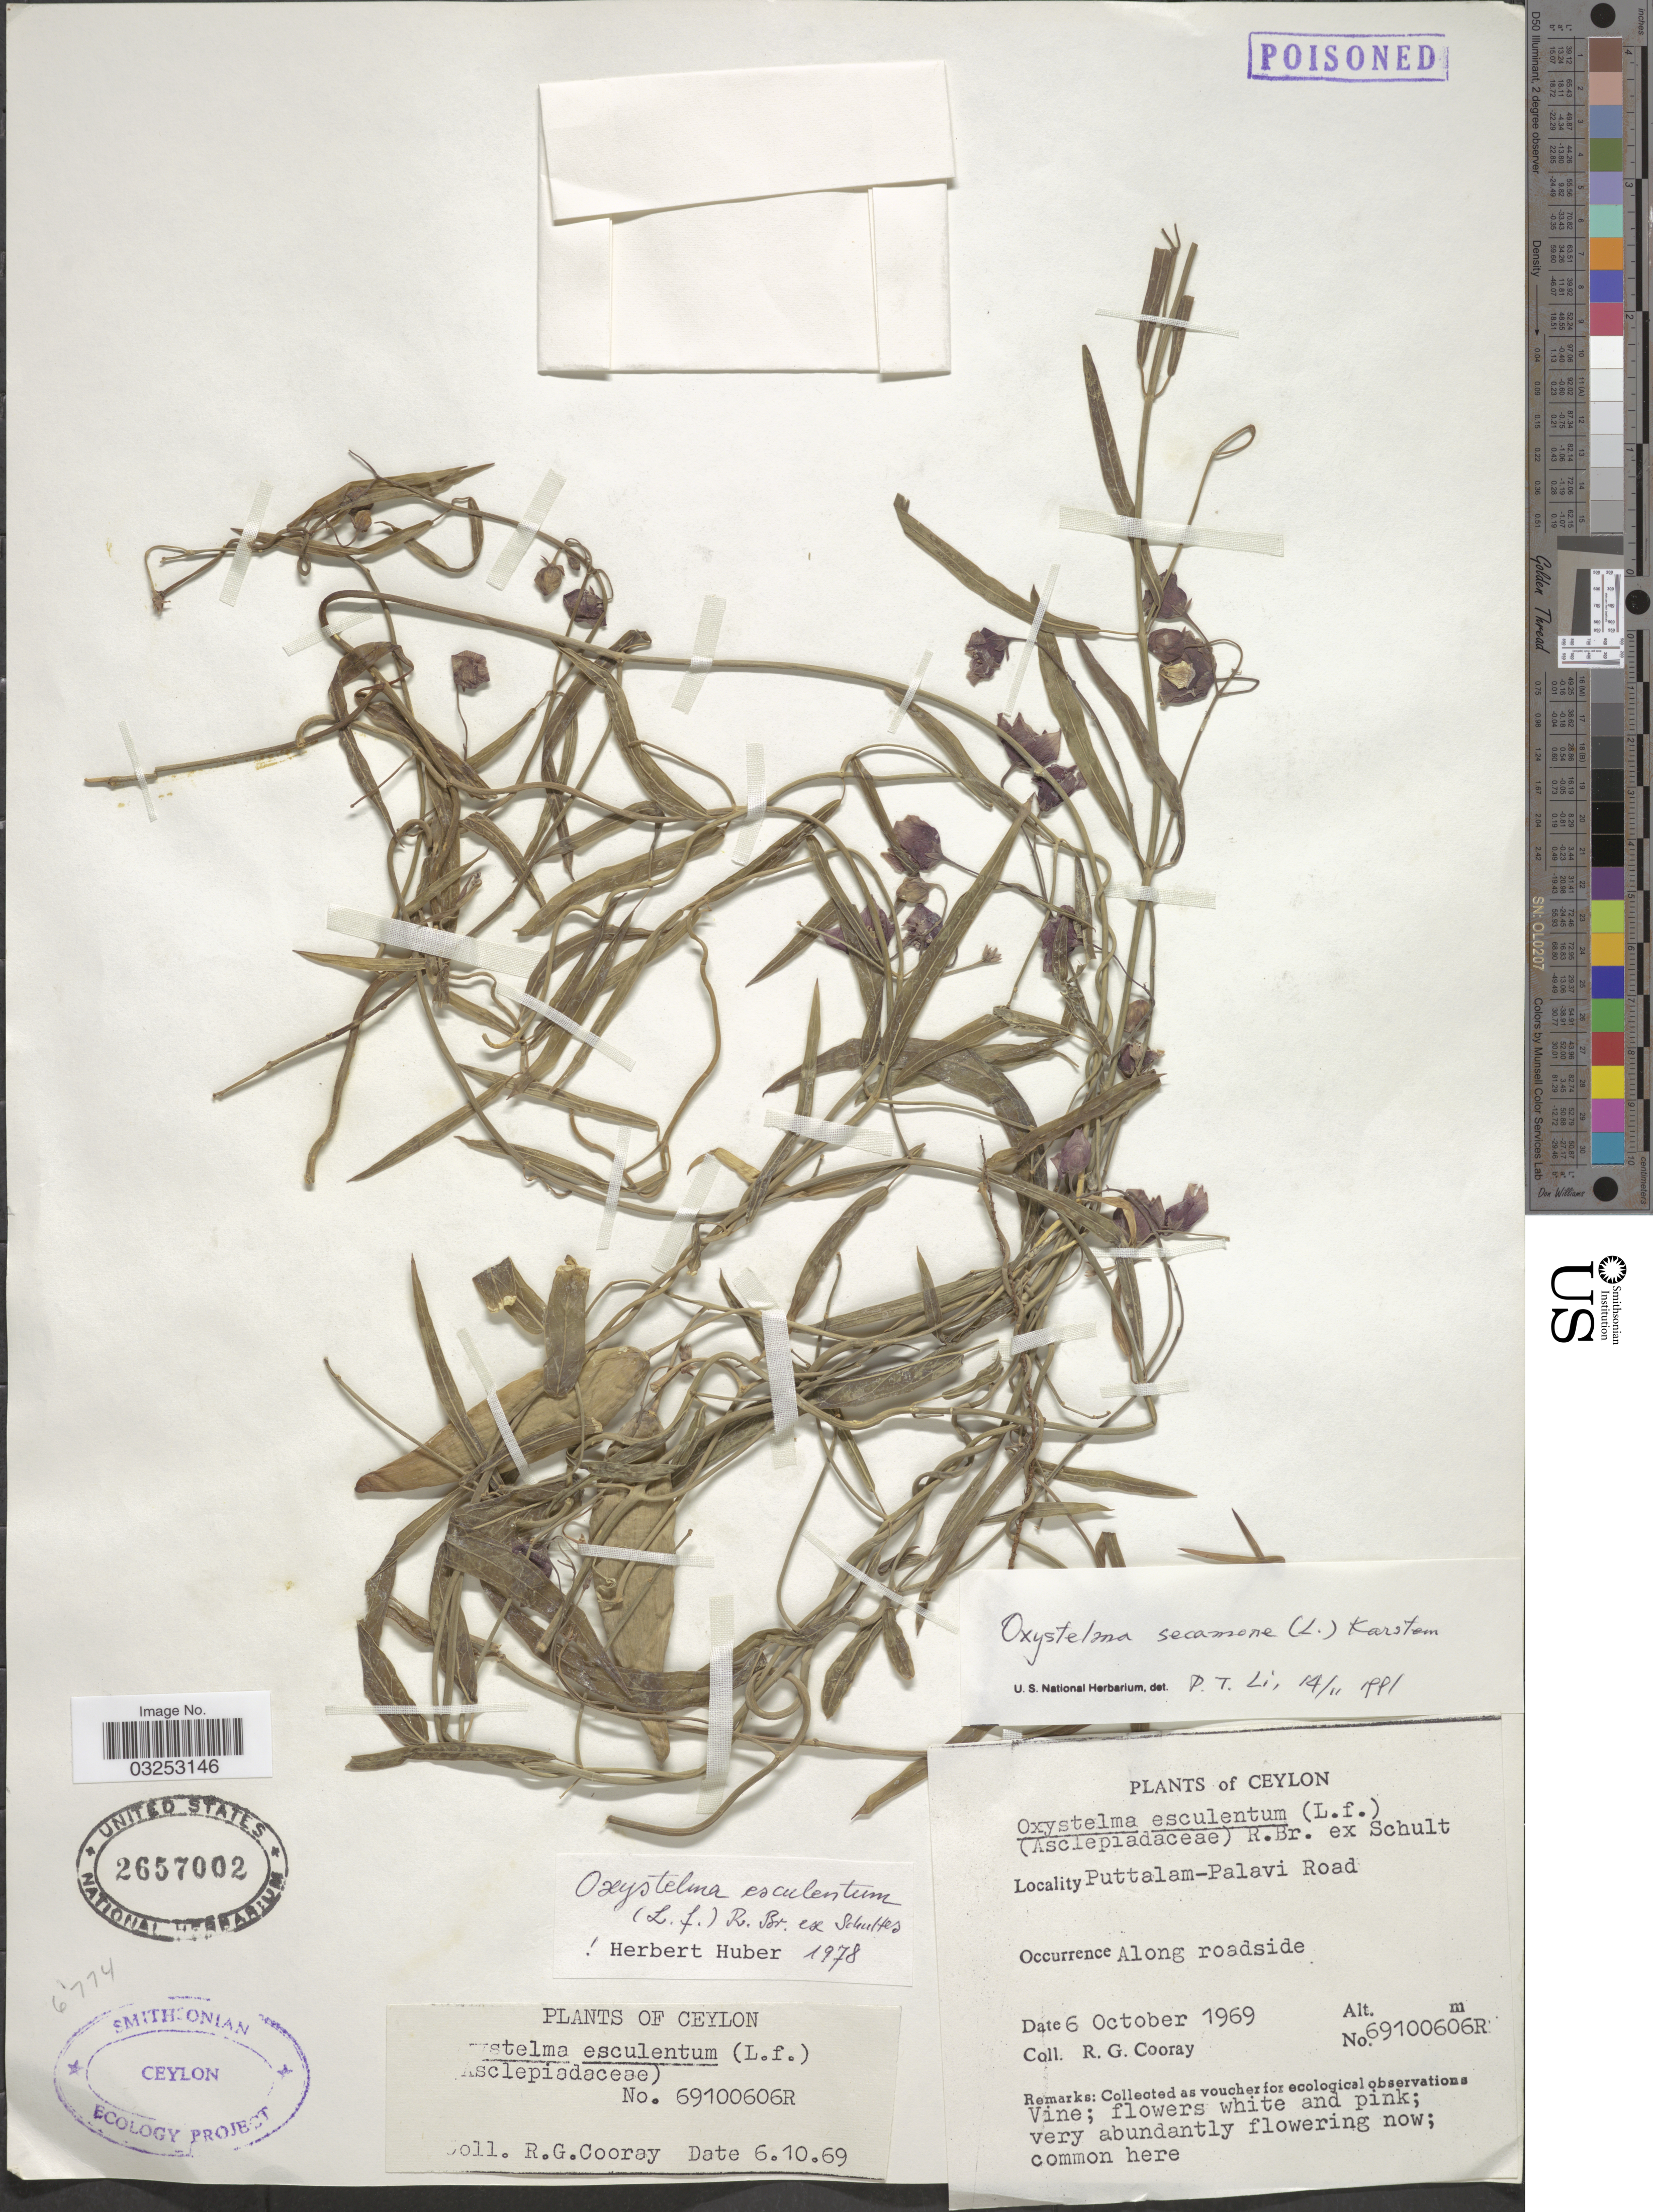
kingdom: Plantae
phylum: Tracheophyta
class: Magnoliopsida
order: Gentianales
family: Apocynaceae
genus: Oxystelma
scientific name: Oxystelma secamone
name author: K. Schum.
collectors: R. Cooray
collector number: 69100606R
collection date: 1969-10-06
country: Sri Lanka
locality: Ceylon, Puttalam-Palavi Road.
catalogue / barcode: US 2657002